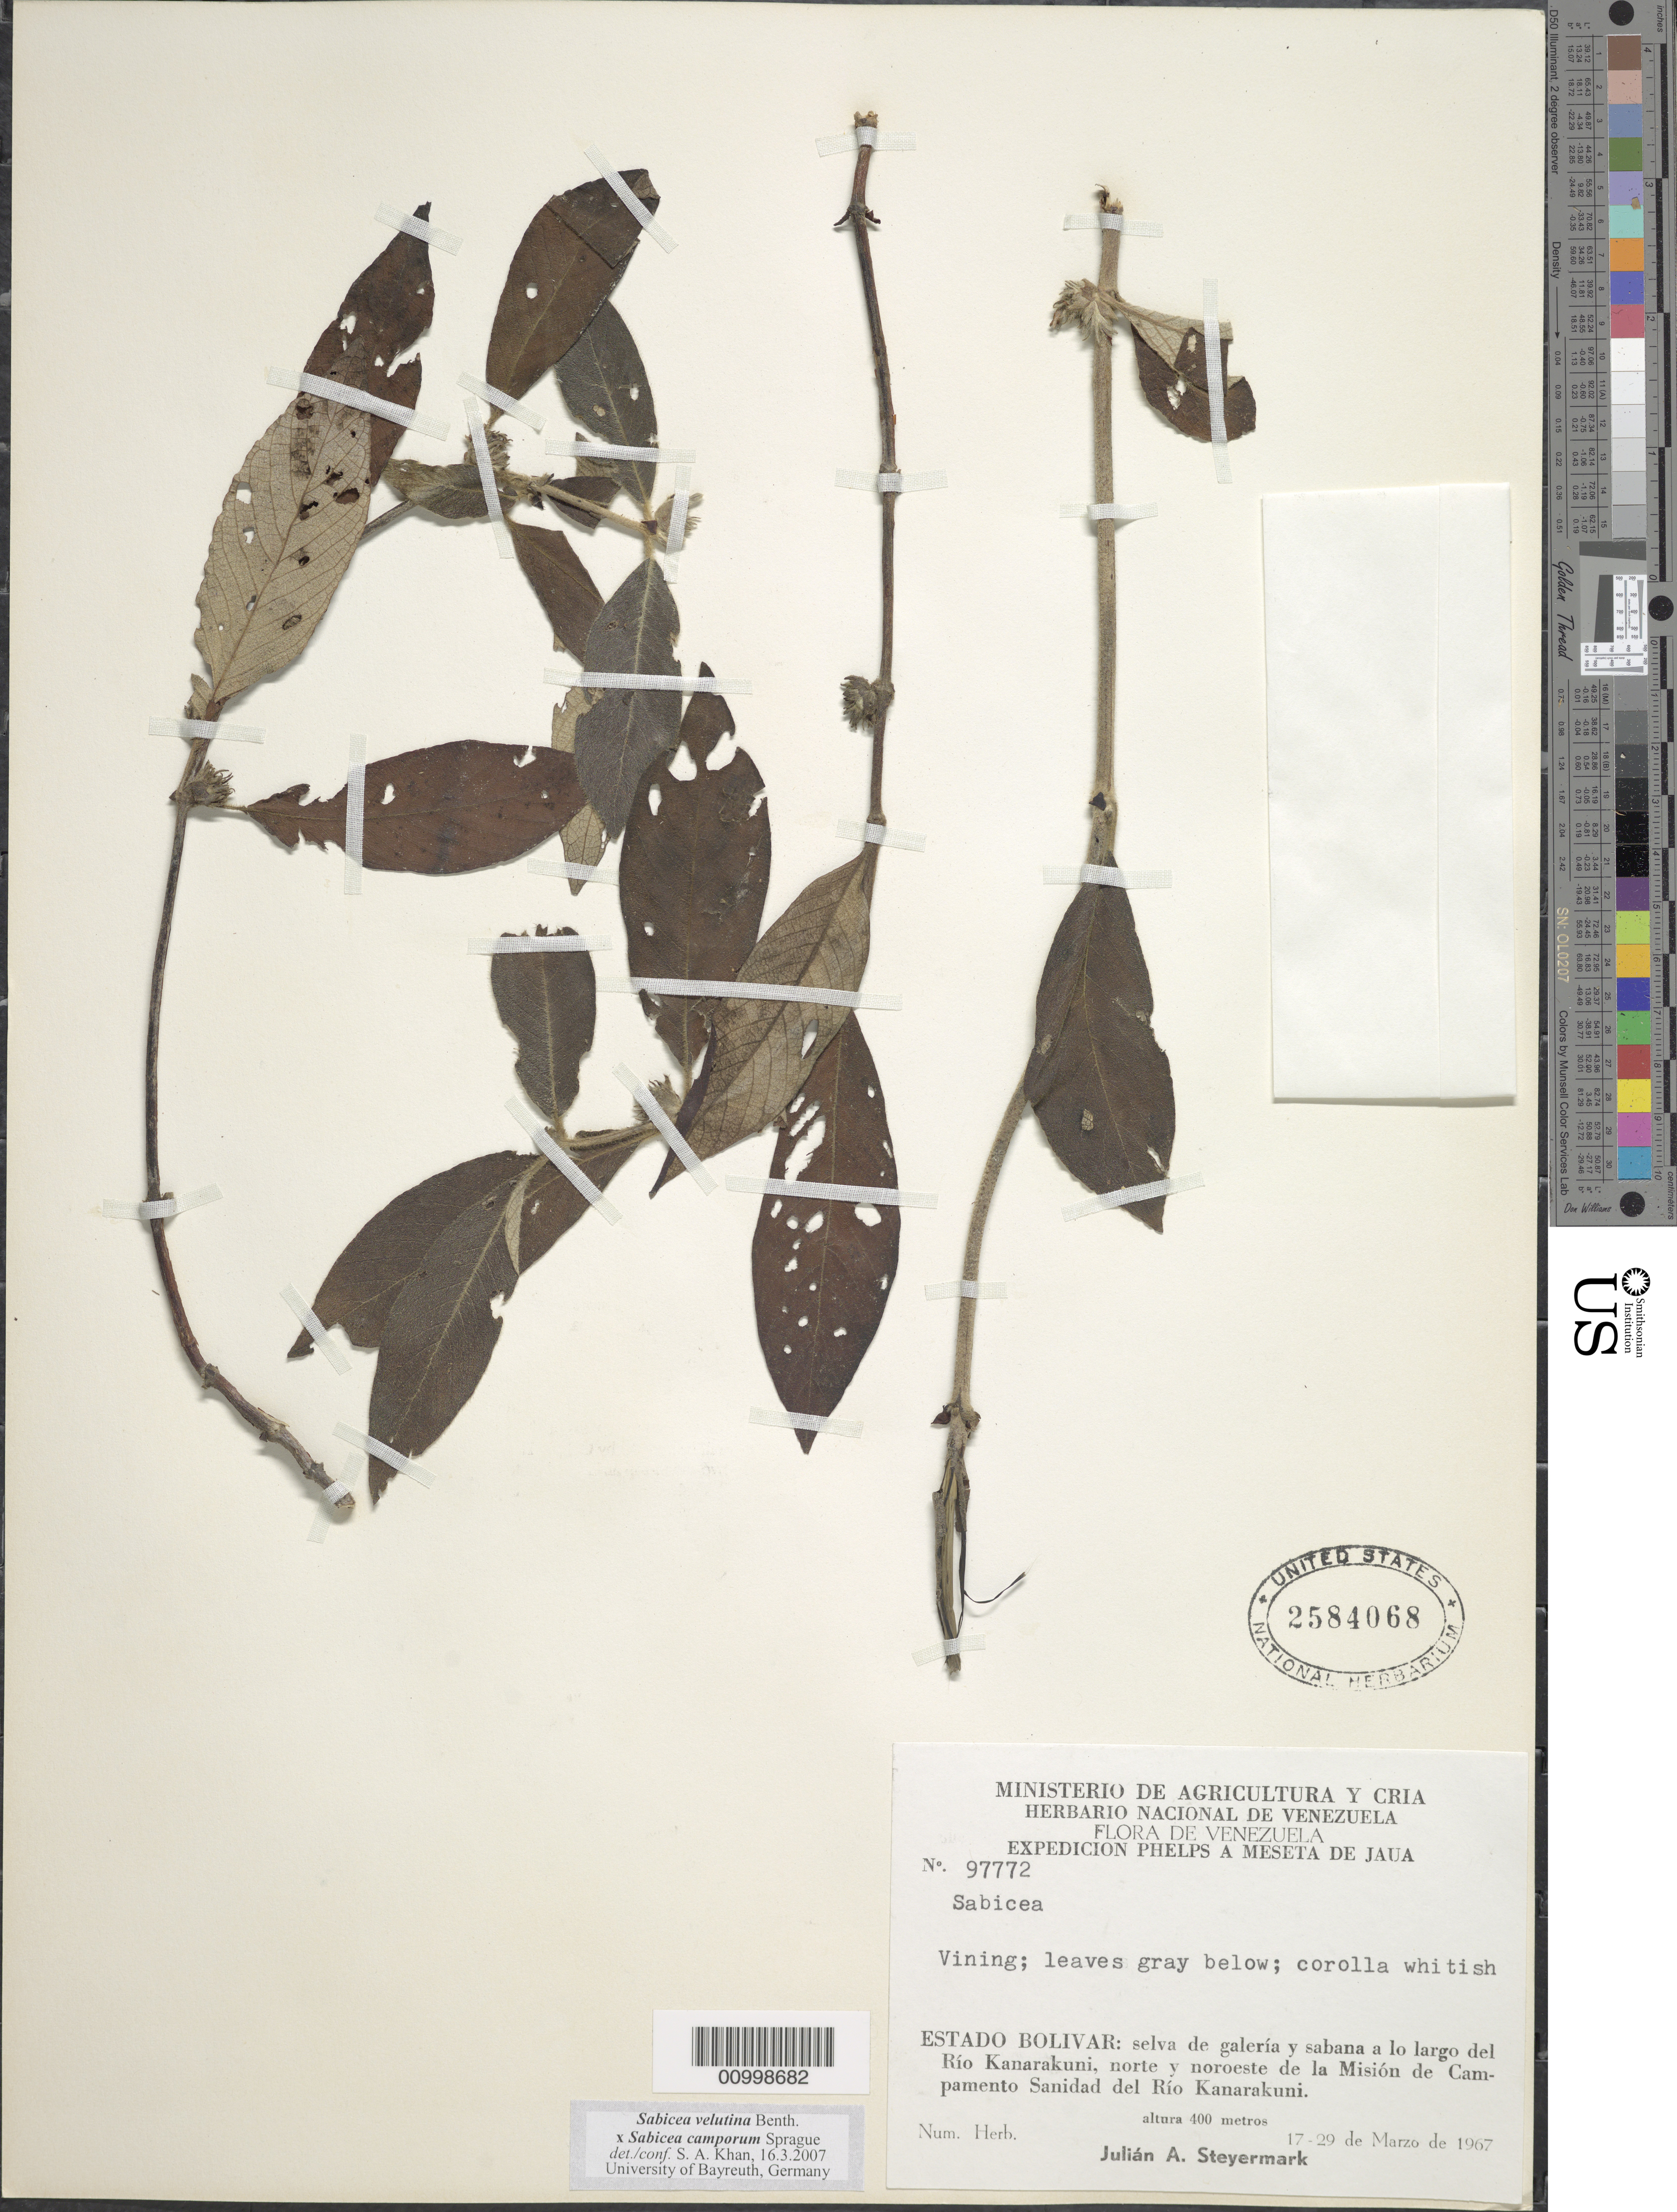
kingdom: Plantae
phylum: Tracheophyta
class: Magnoliopsida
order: Gentianales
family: Rubiaceae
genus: Sabicea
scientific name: Sabicea velutina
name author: Benth.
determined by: Khan, Saleh A.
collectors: J. Steyermark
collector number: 97772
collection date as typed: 17-Mar-67 to 29-Mar-67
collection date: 1967-03-17/1967-03-29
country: Venezuela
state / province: Bolívar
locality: Río Kanarakuni, N and NW of Mision de Campamento Sanidad del Río Kanarakuni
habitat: Selva de galeria y sabana a lo largo del rio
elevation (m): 400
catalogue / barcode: US 2584068